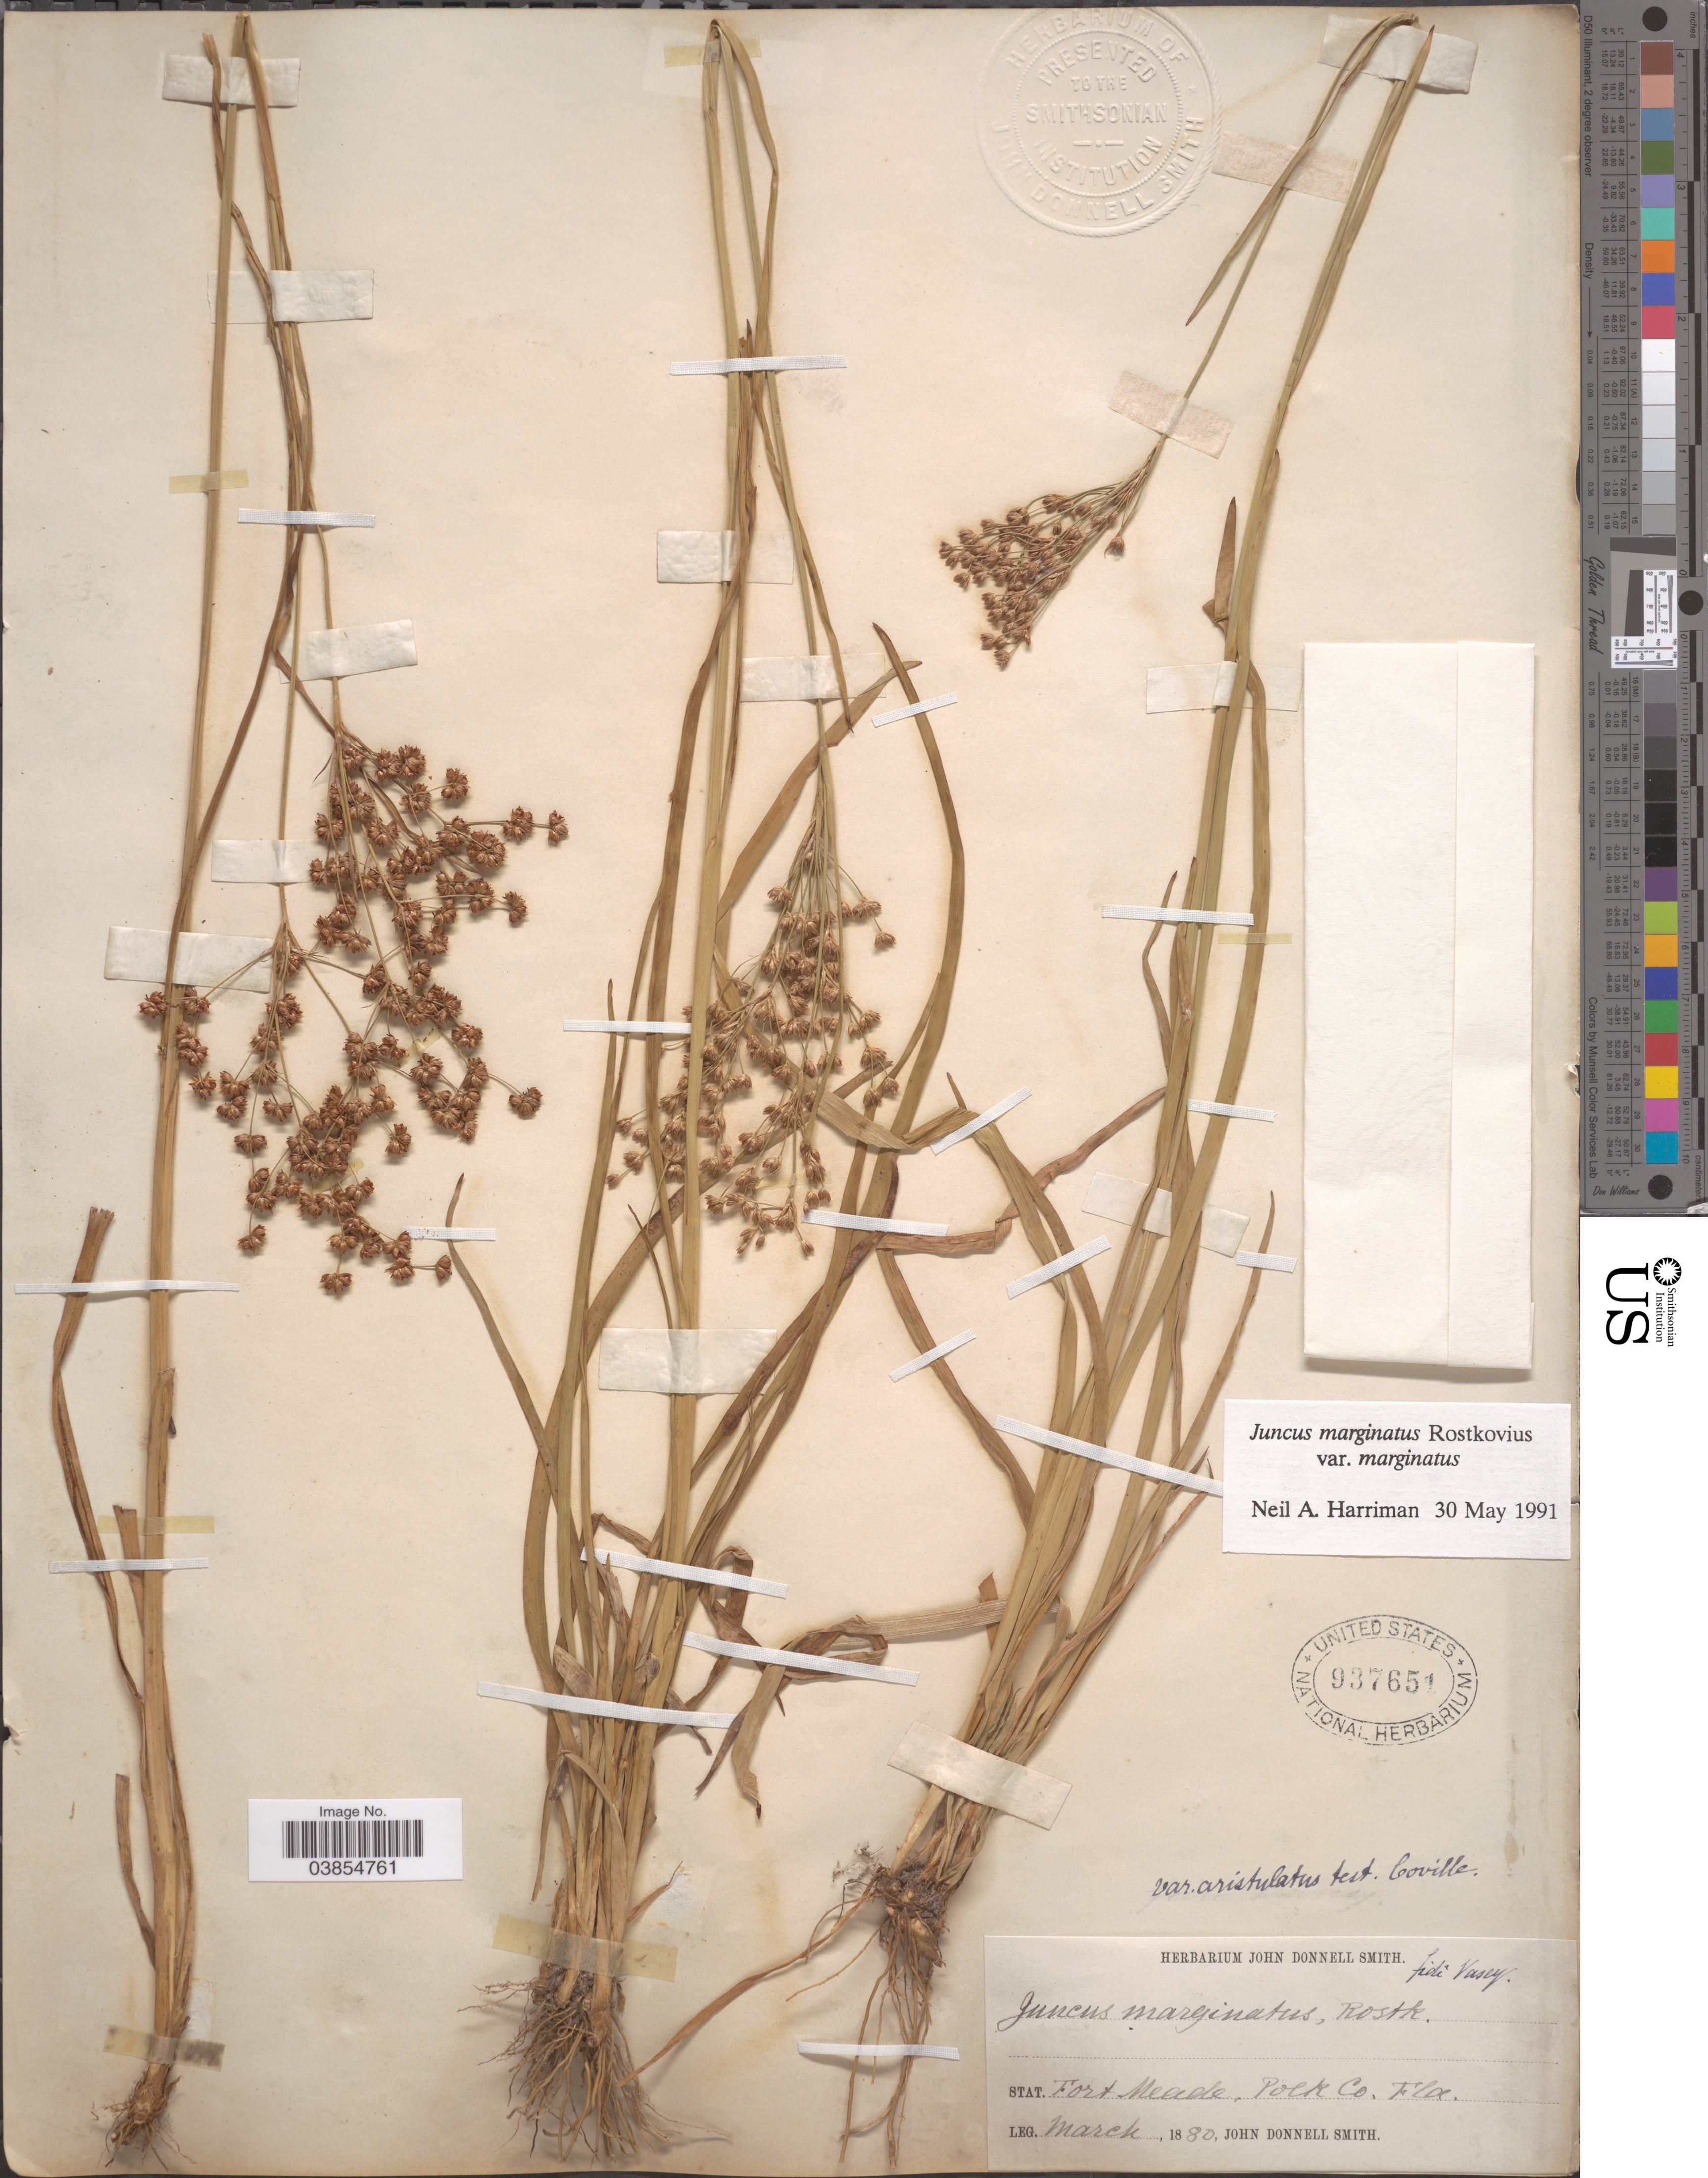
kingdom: Plantae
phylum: Tracheophyta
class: Liliopsida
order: Poales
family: Juncaceae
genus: Juncus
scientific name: Juncus marginatus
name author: Rostk.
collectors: J. Donnell Smith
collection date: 1880-03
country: United States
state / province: Florida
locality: Stat. Fort Meade, Polk Co.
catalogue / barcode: US 937651